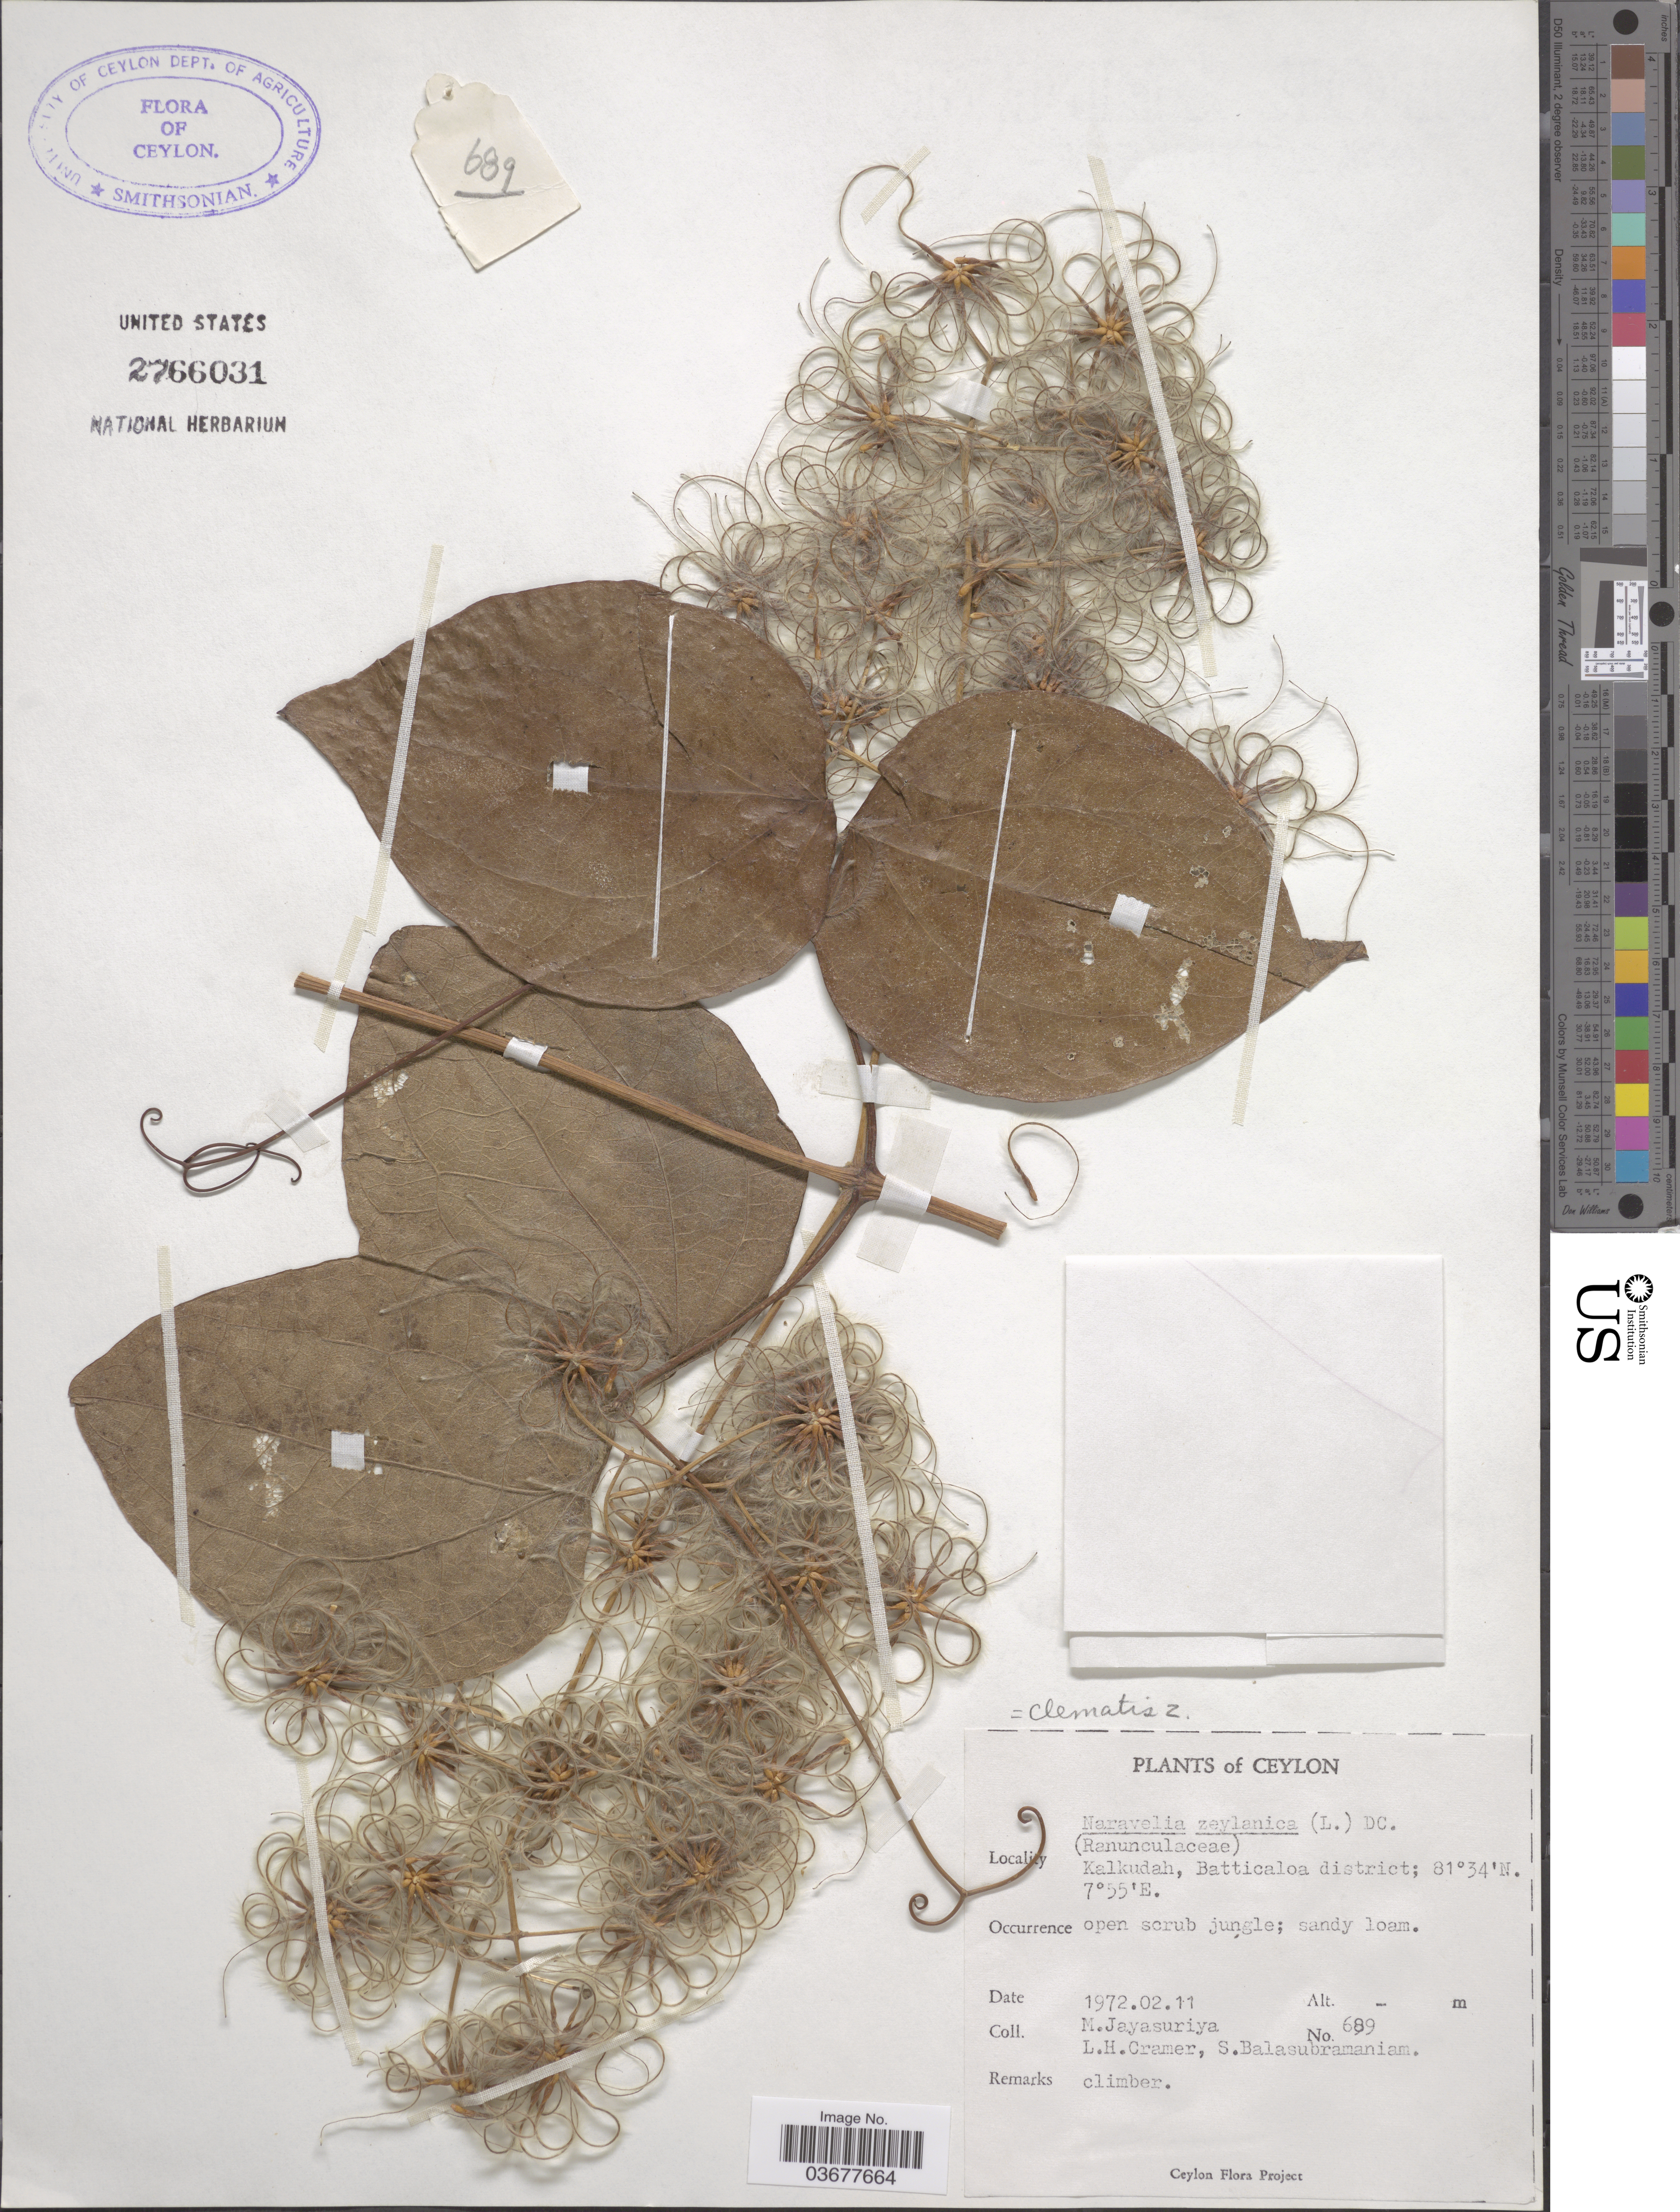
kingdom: Plantae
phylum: Tracheophyta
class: Magnoliopsida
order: Ranunculales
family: Ranunculaceae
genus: Clematis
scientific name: Clematis zeylanica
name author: (L.) Poir.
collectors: M. Jayasuriya, L. H. Cramer & S. Balasubramaniam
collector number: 689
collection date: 1972-02-11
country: Sri Lanka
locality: Ceylon. Kalkudah, Batticaloa district.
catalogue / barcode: US 2766031